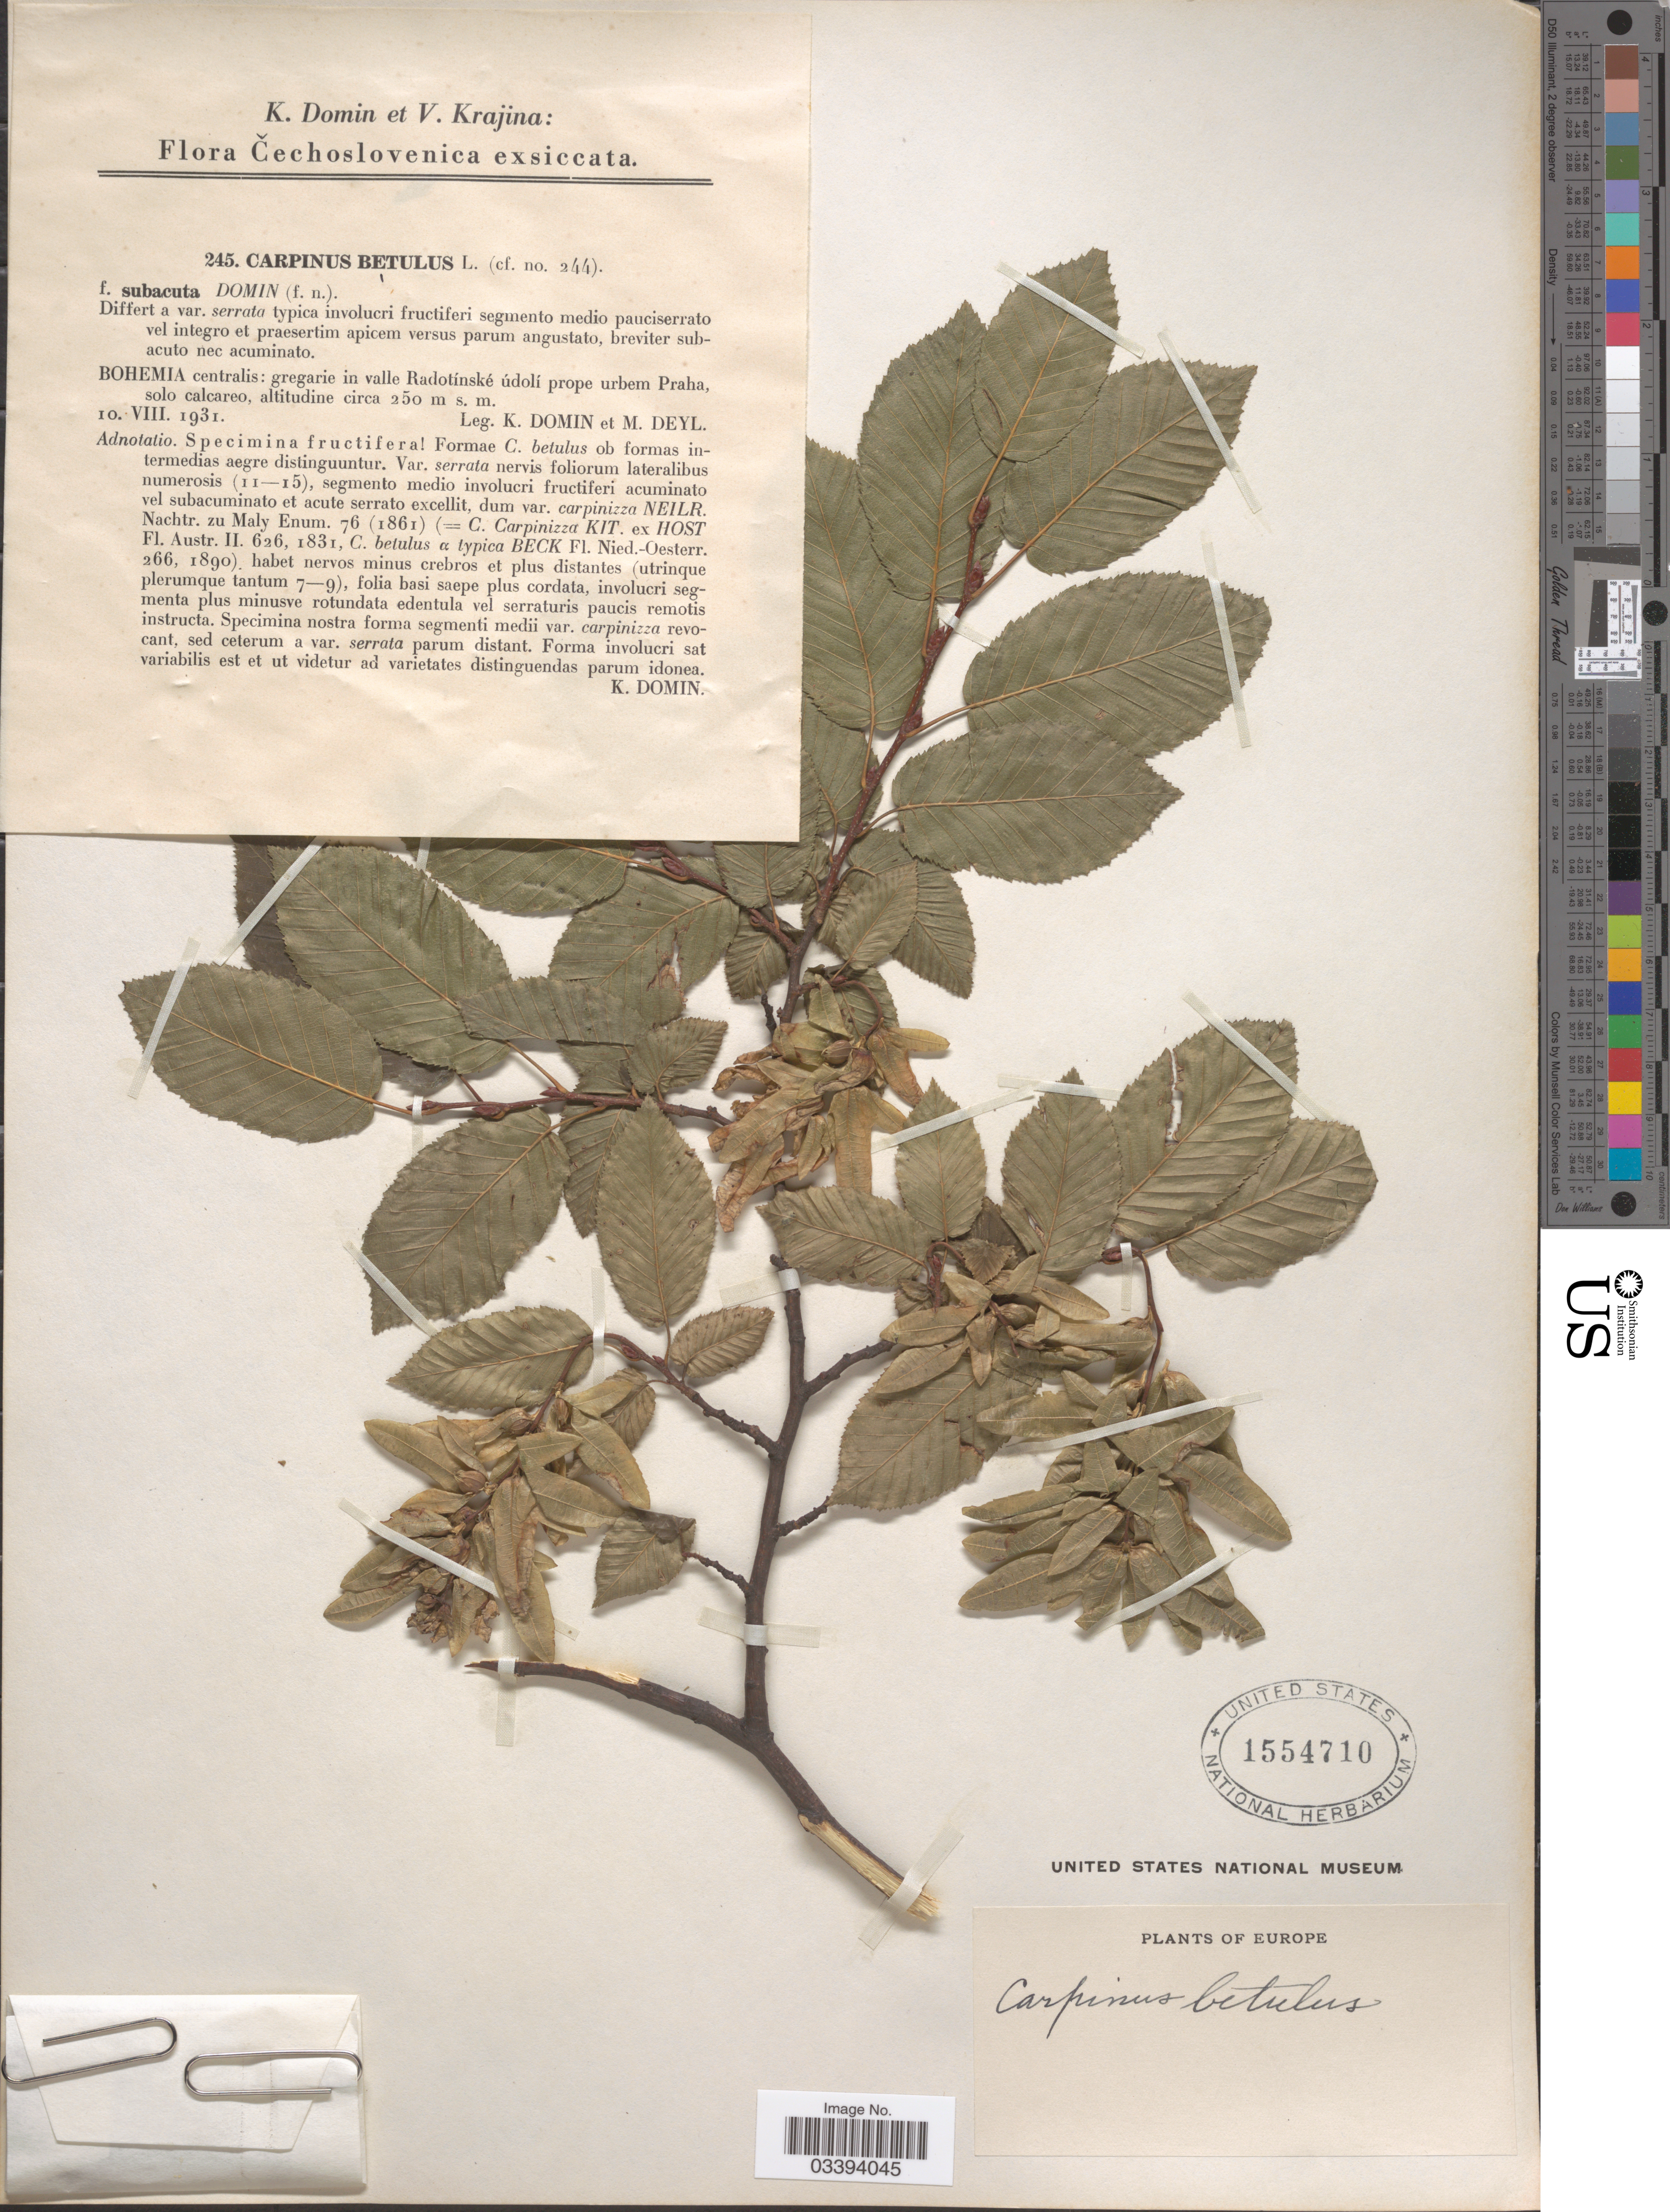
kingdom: Plantae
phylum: Tracheophyta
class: Magnoliopsida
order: Fagales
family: Betulaceae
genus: Carpinus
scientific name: Carpinus betulus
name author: L.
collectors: K. Domin & M. Deyl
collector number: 245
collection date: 1931-08-10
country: Czechia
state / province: Central Bohemian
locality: Bohemia centralis: gregarie in valle Radotínské údolí prope urbem Praha, solo calcareo. Europe.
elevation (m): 250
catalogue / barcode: US 1554710